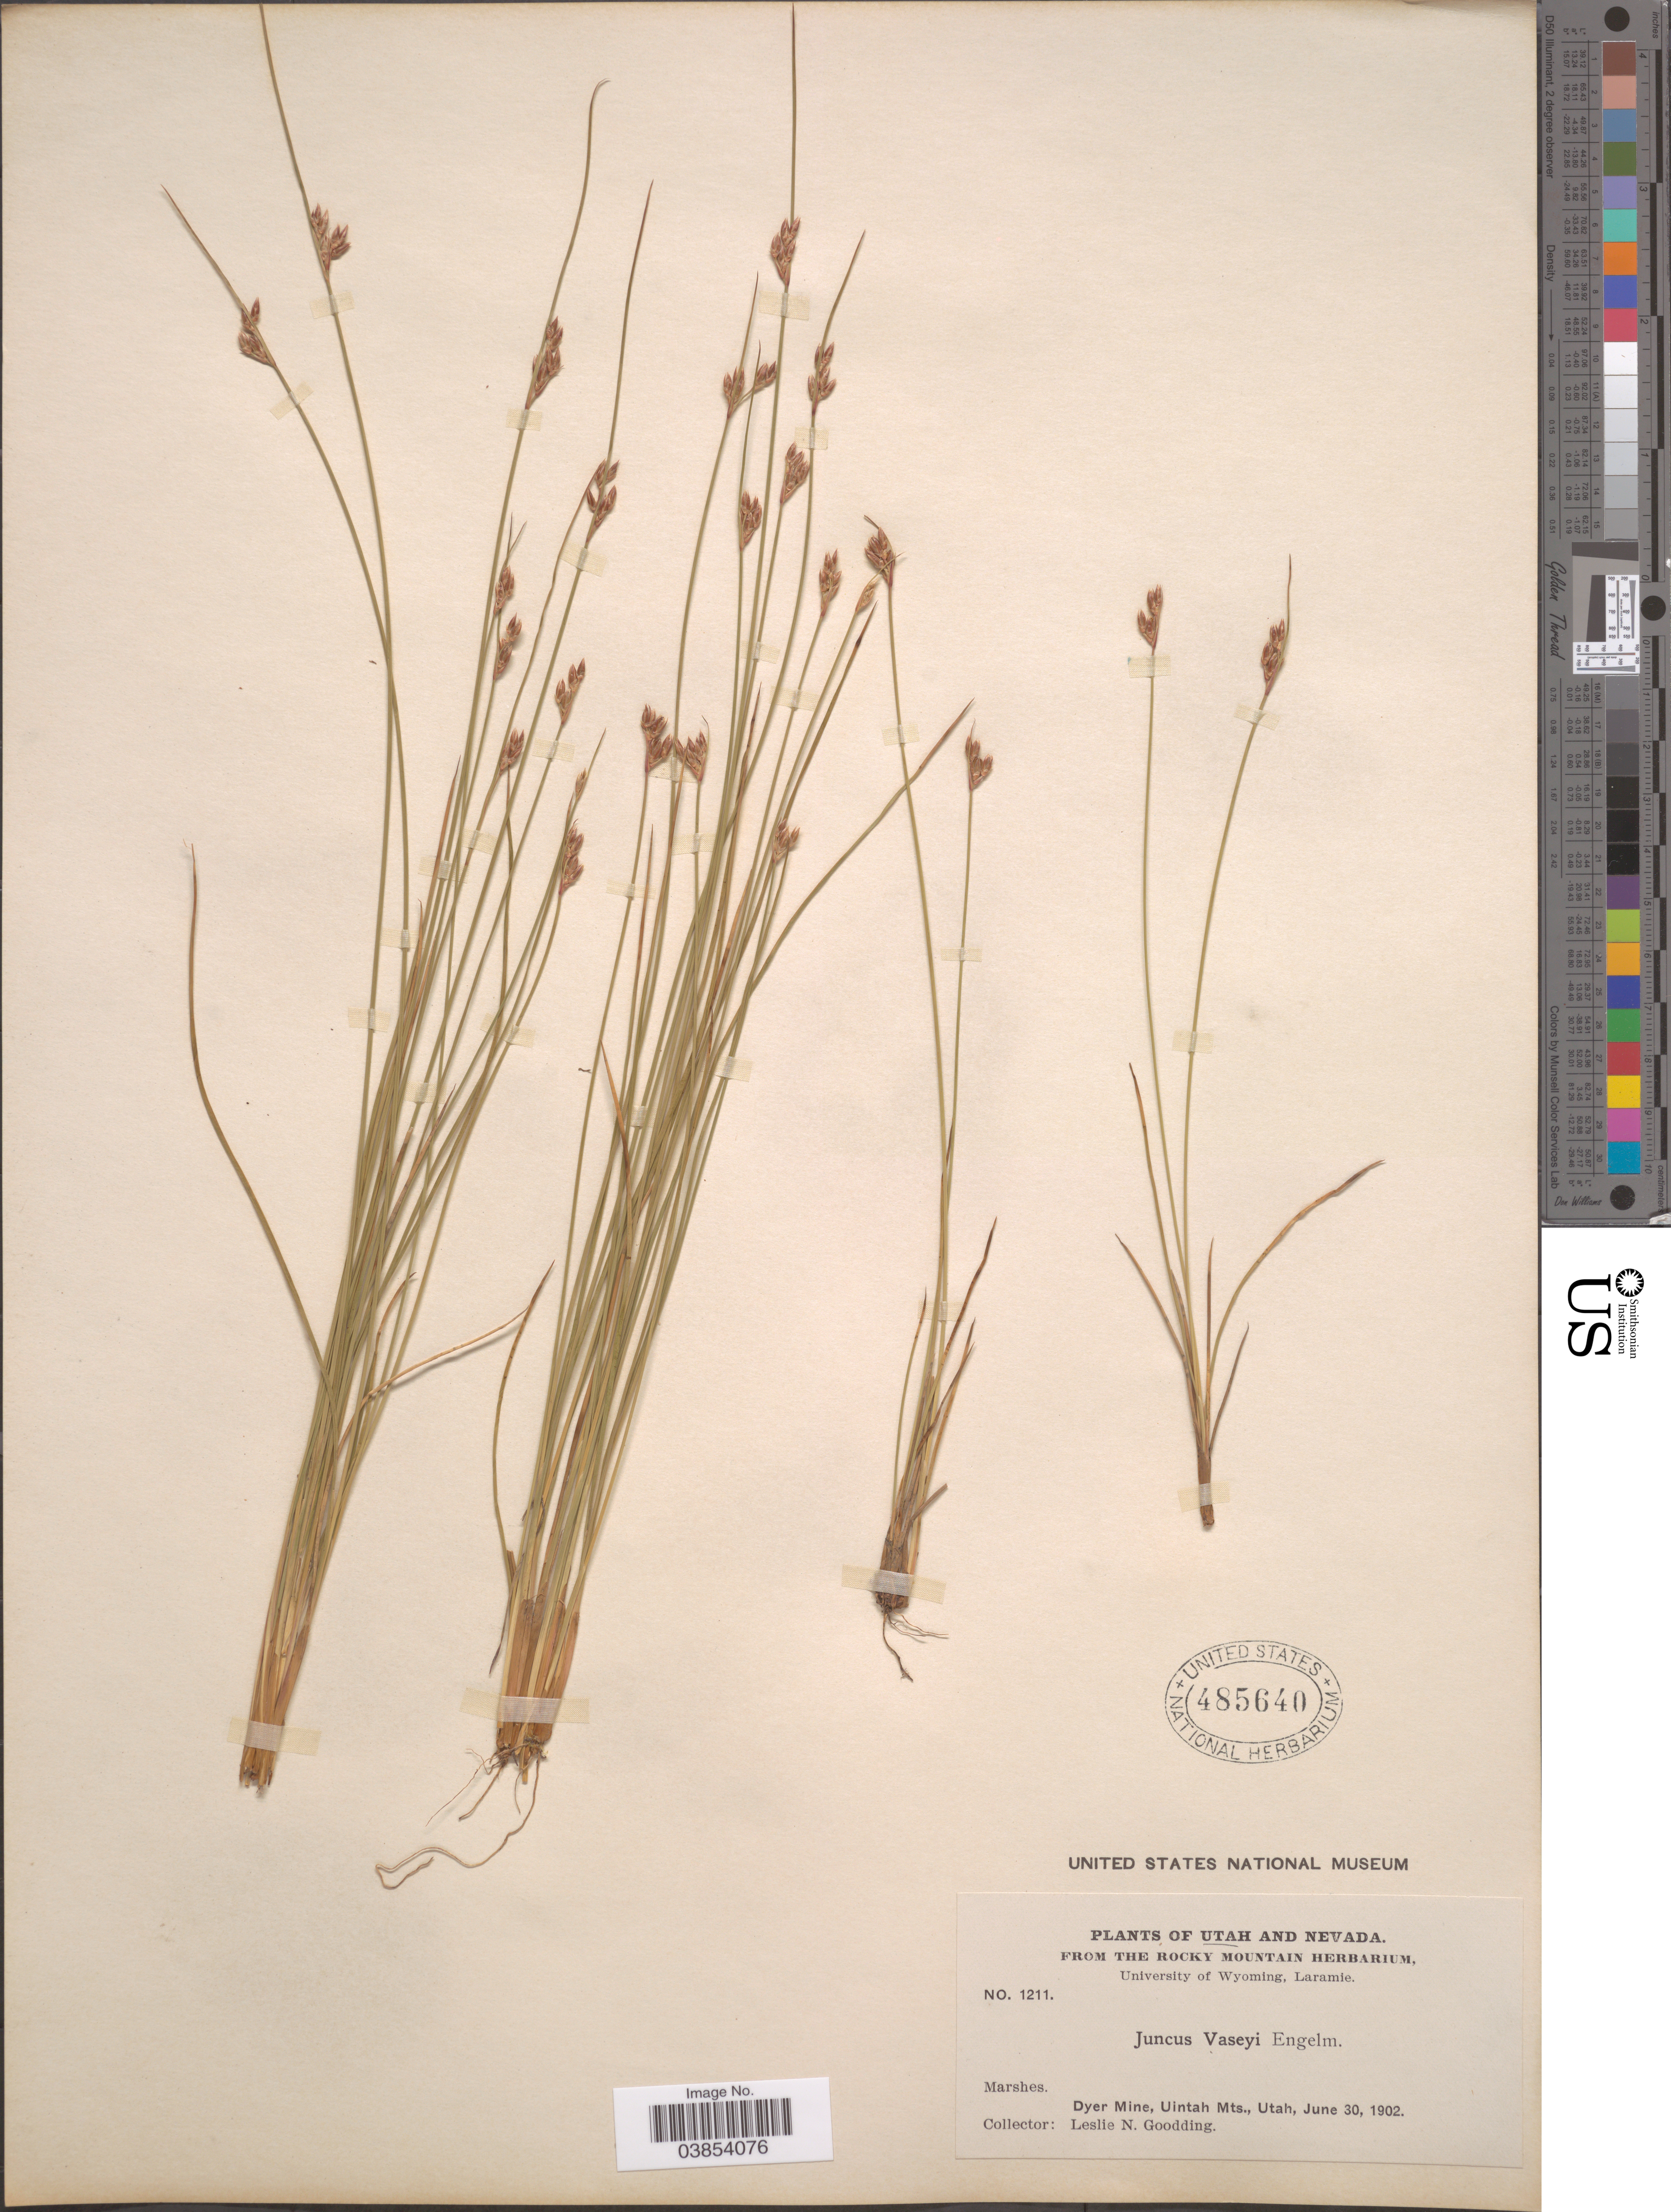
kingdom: Plantae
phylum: Tracheophyta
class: Liliopsida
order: Poales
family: Juncaceae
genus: Juncus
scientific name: Juncus hallii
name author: Engelm.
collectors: L. N. Goodding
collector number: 1211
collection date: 1902-06-30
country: United States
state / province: Utah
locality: Dyer Mine, Uintah Mts.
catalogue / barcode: US 485640